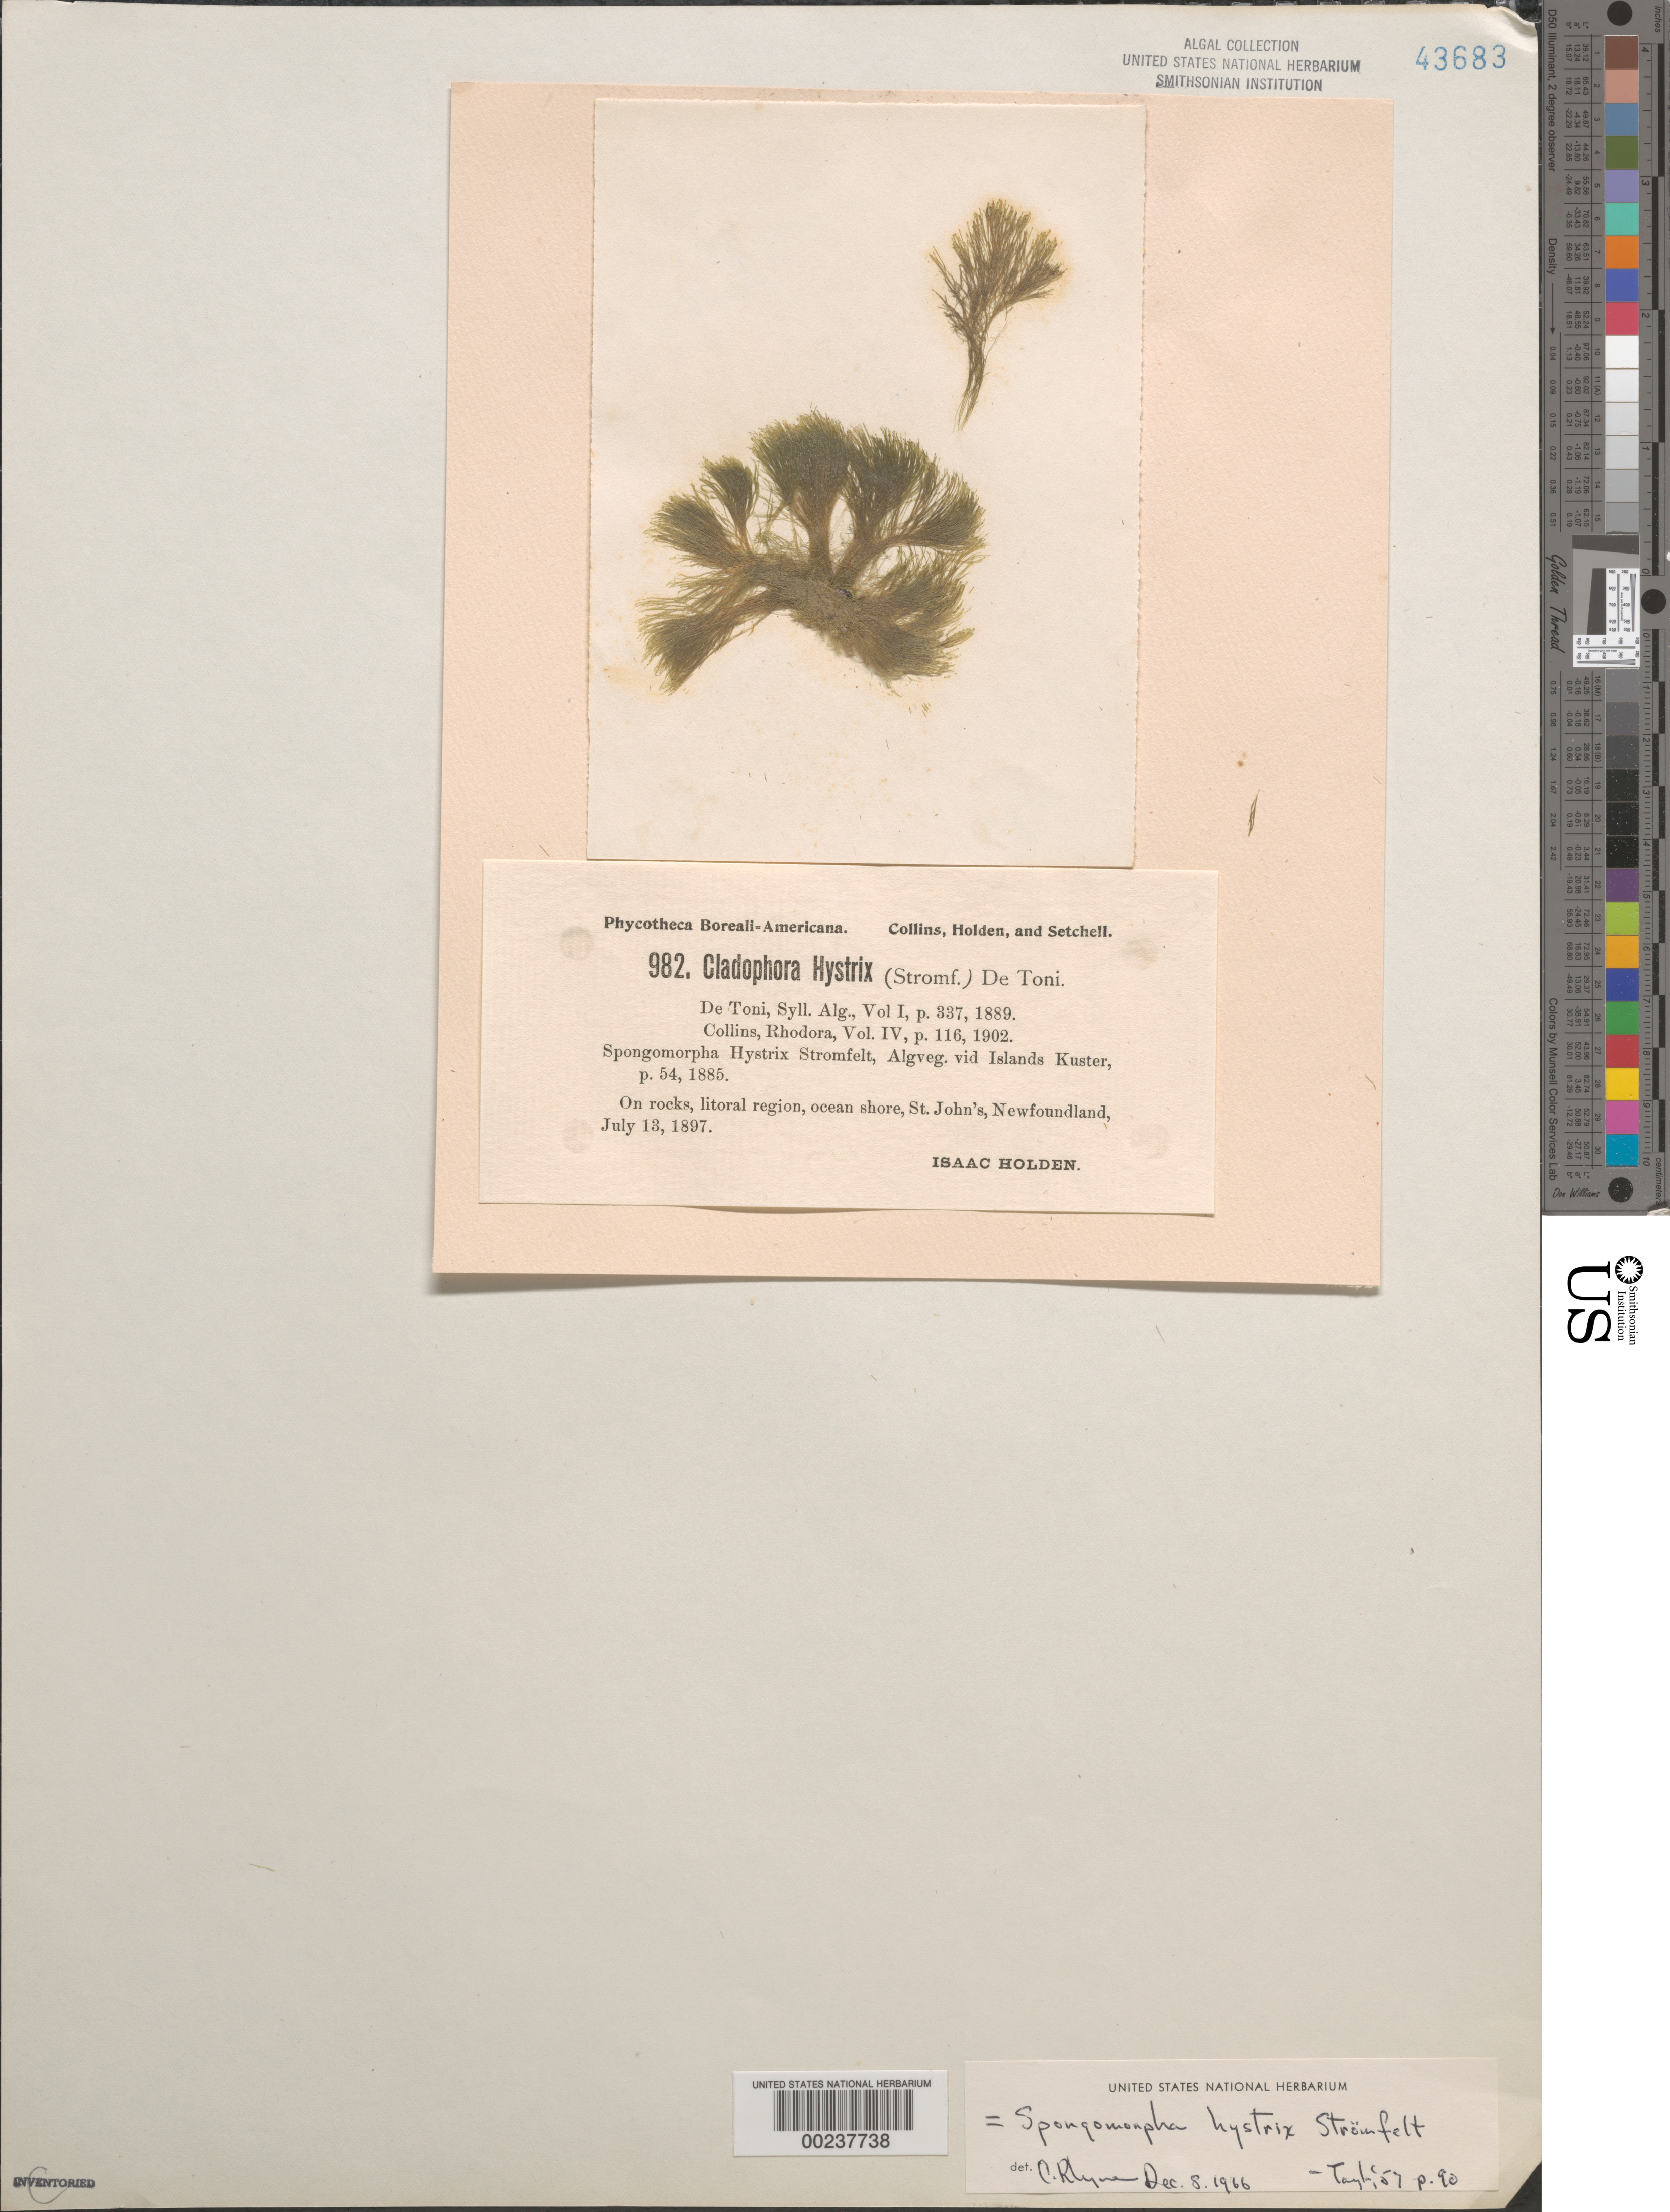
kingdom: Plantae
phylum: Chlorophyta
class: Ulvophyceae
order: Ulotrichales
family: Ulotrichaceae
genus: Spongomorpha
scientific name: Spongomorpha hystrix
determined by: Rhyne, C. F.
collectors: I. Holden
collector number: PB-A 982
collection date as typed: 13 Jul 1897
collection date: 1897-07-13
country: Canada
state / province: Newfoundland and Labrador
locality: St. John's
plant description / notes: Collins, Holden & Setchell, Phycotheca Boreali-Americana, as Cladophora hystrix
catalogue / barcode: US 43683